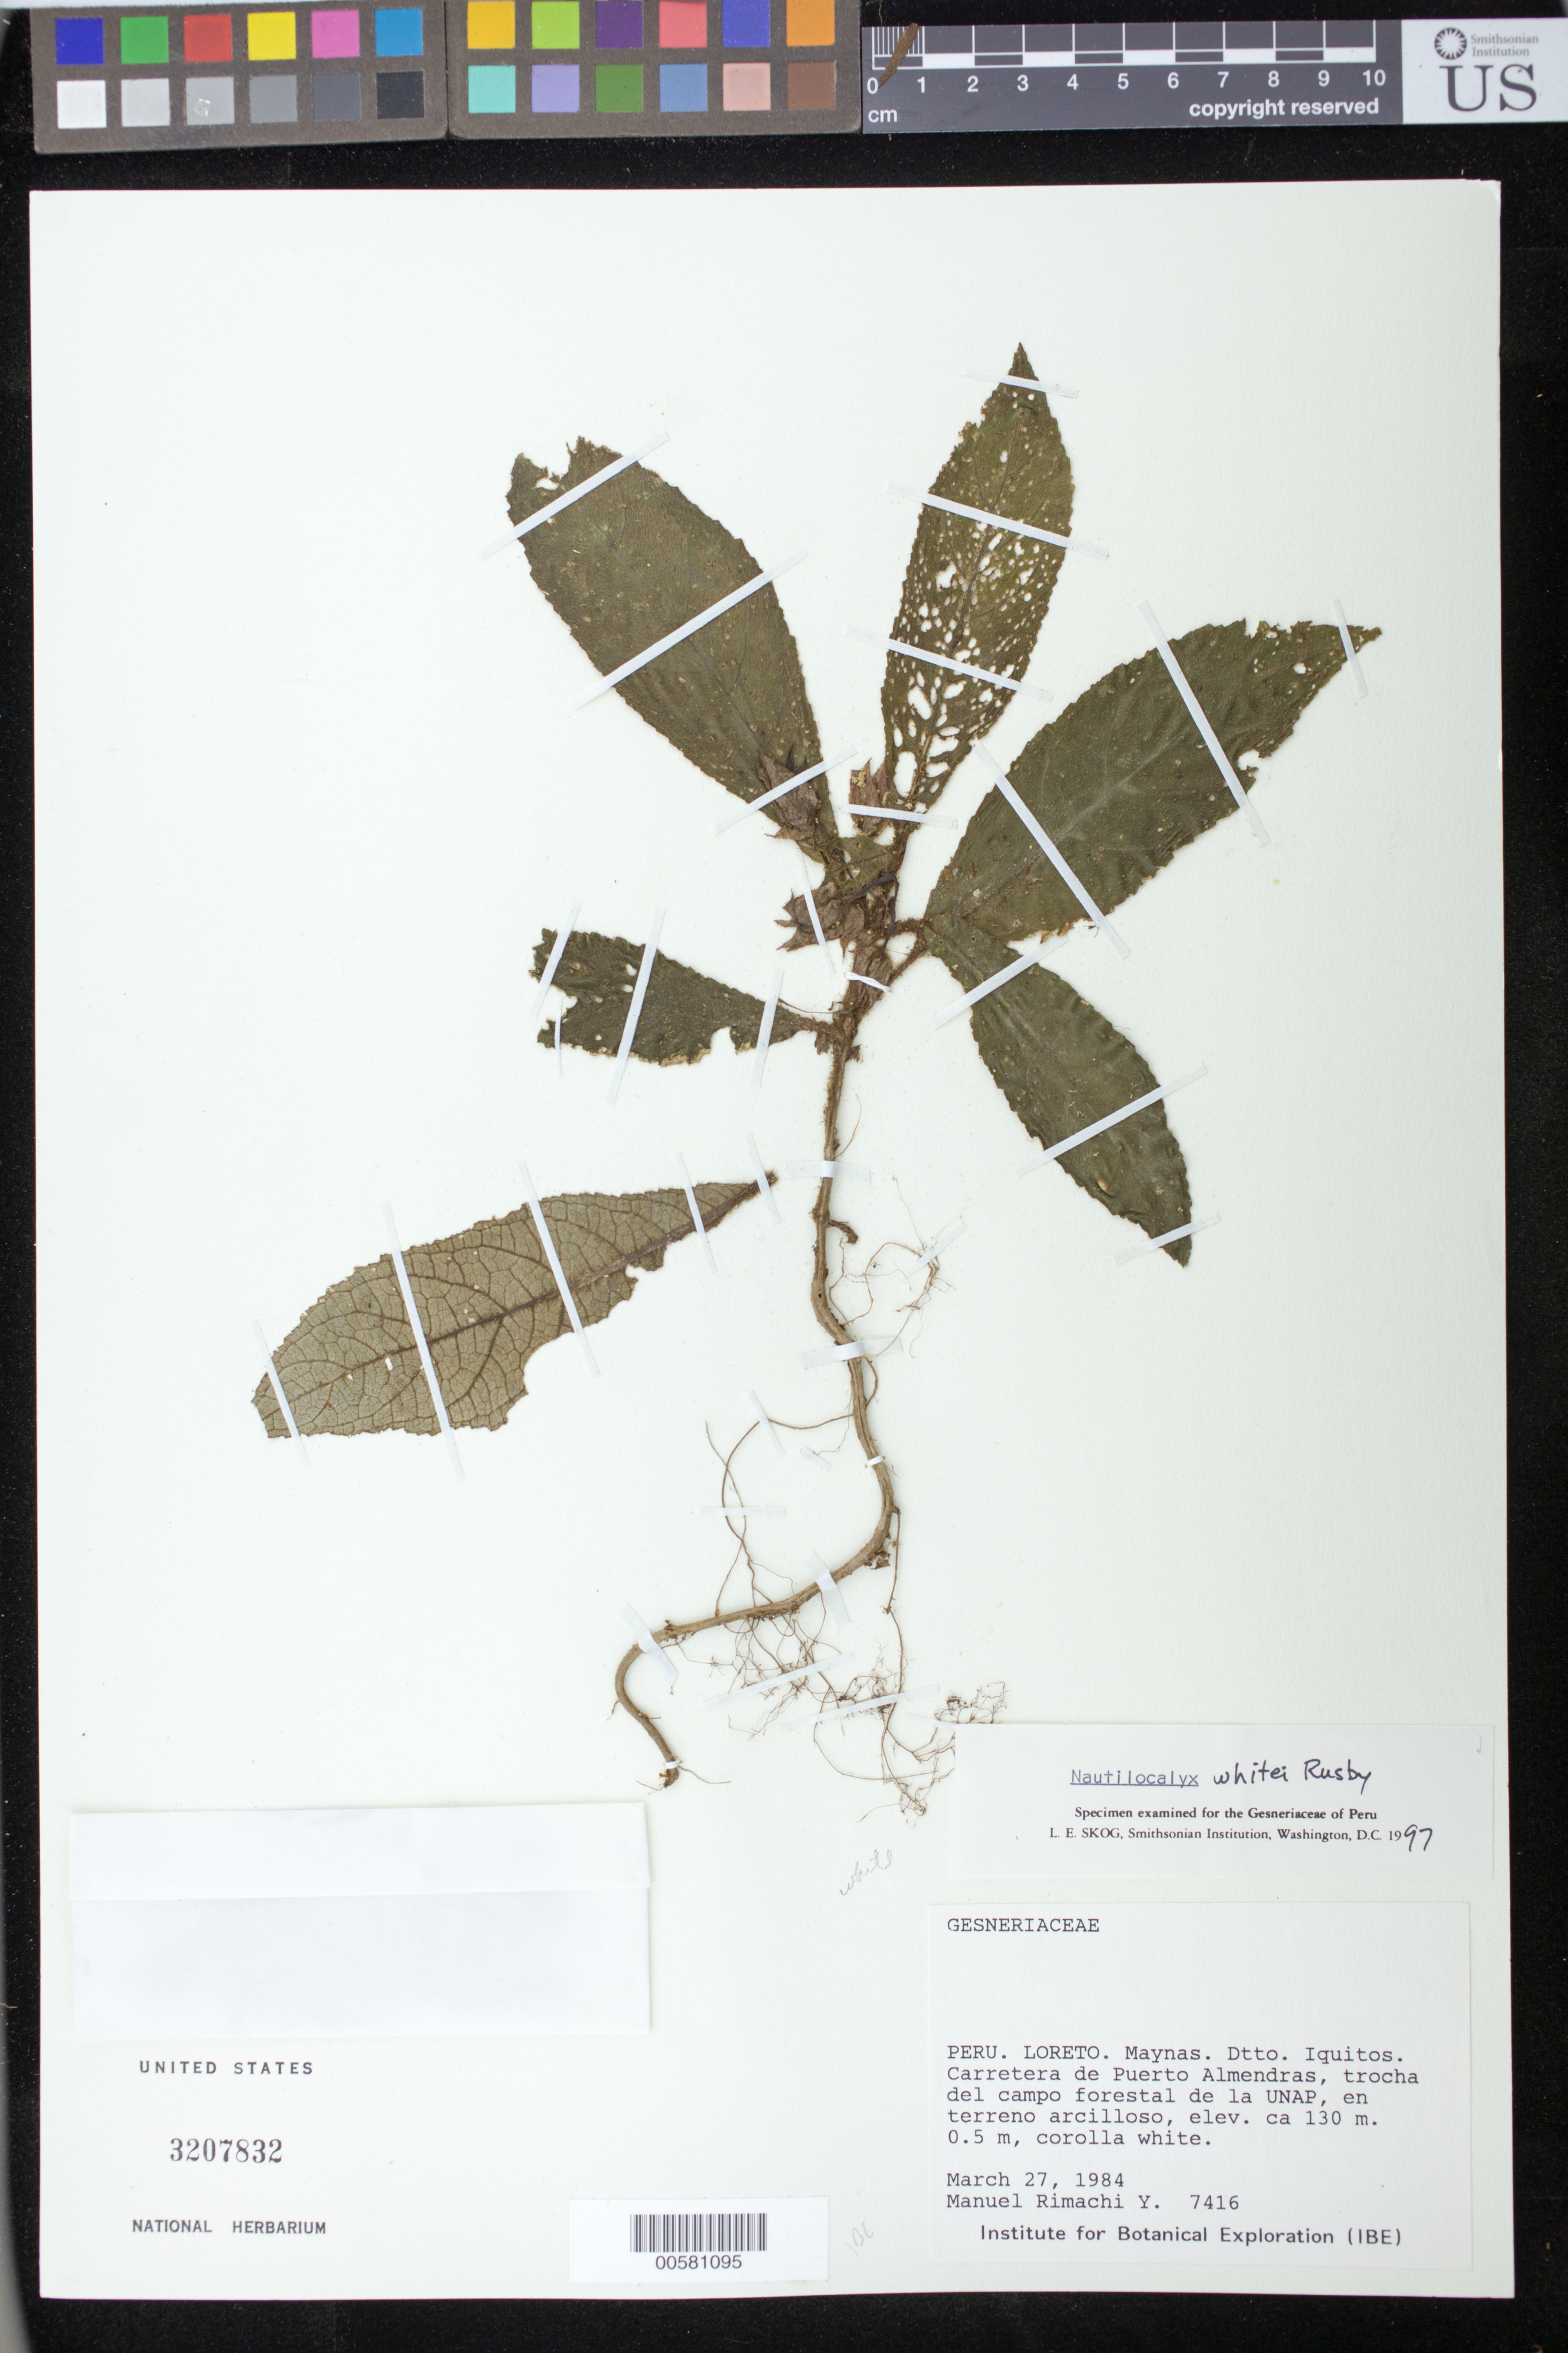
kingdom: Plantae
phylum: Tracheophyta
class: Magnoliopsida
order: Lamiales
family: Gesneriaceae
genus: Nautilocalyx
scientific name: Nautilocalyx whitei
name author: Rusby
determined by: Skog, Laurence E.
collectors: M. Rimachi Y.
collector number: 7416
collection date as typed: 27 Mar 1984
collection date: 1984-03-27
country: Peru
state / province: Loreto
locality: Prov. Maynas, Dtto. Iquitos; Carretera de Puerto Almendras, trocha del campo forestal de la UNAP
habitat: En terreno arcilloso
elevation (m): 130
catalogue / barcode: US 3207832